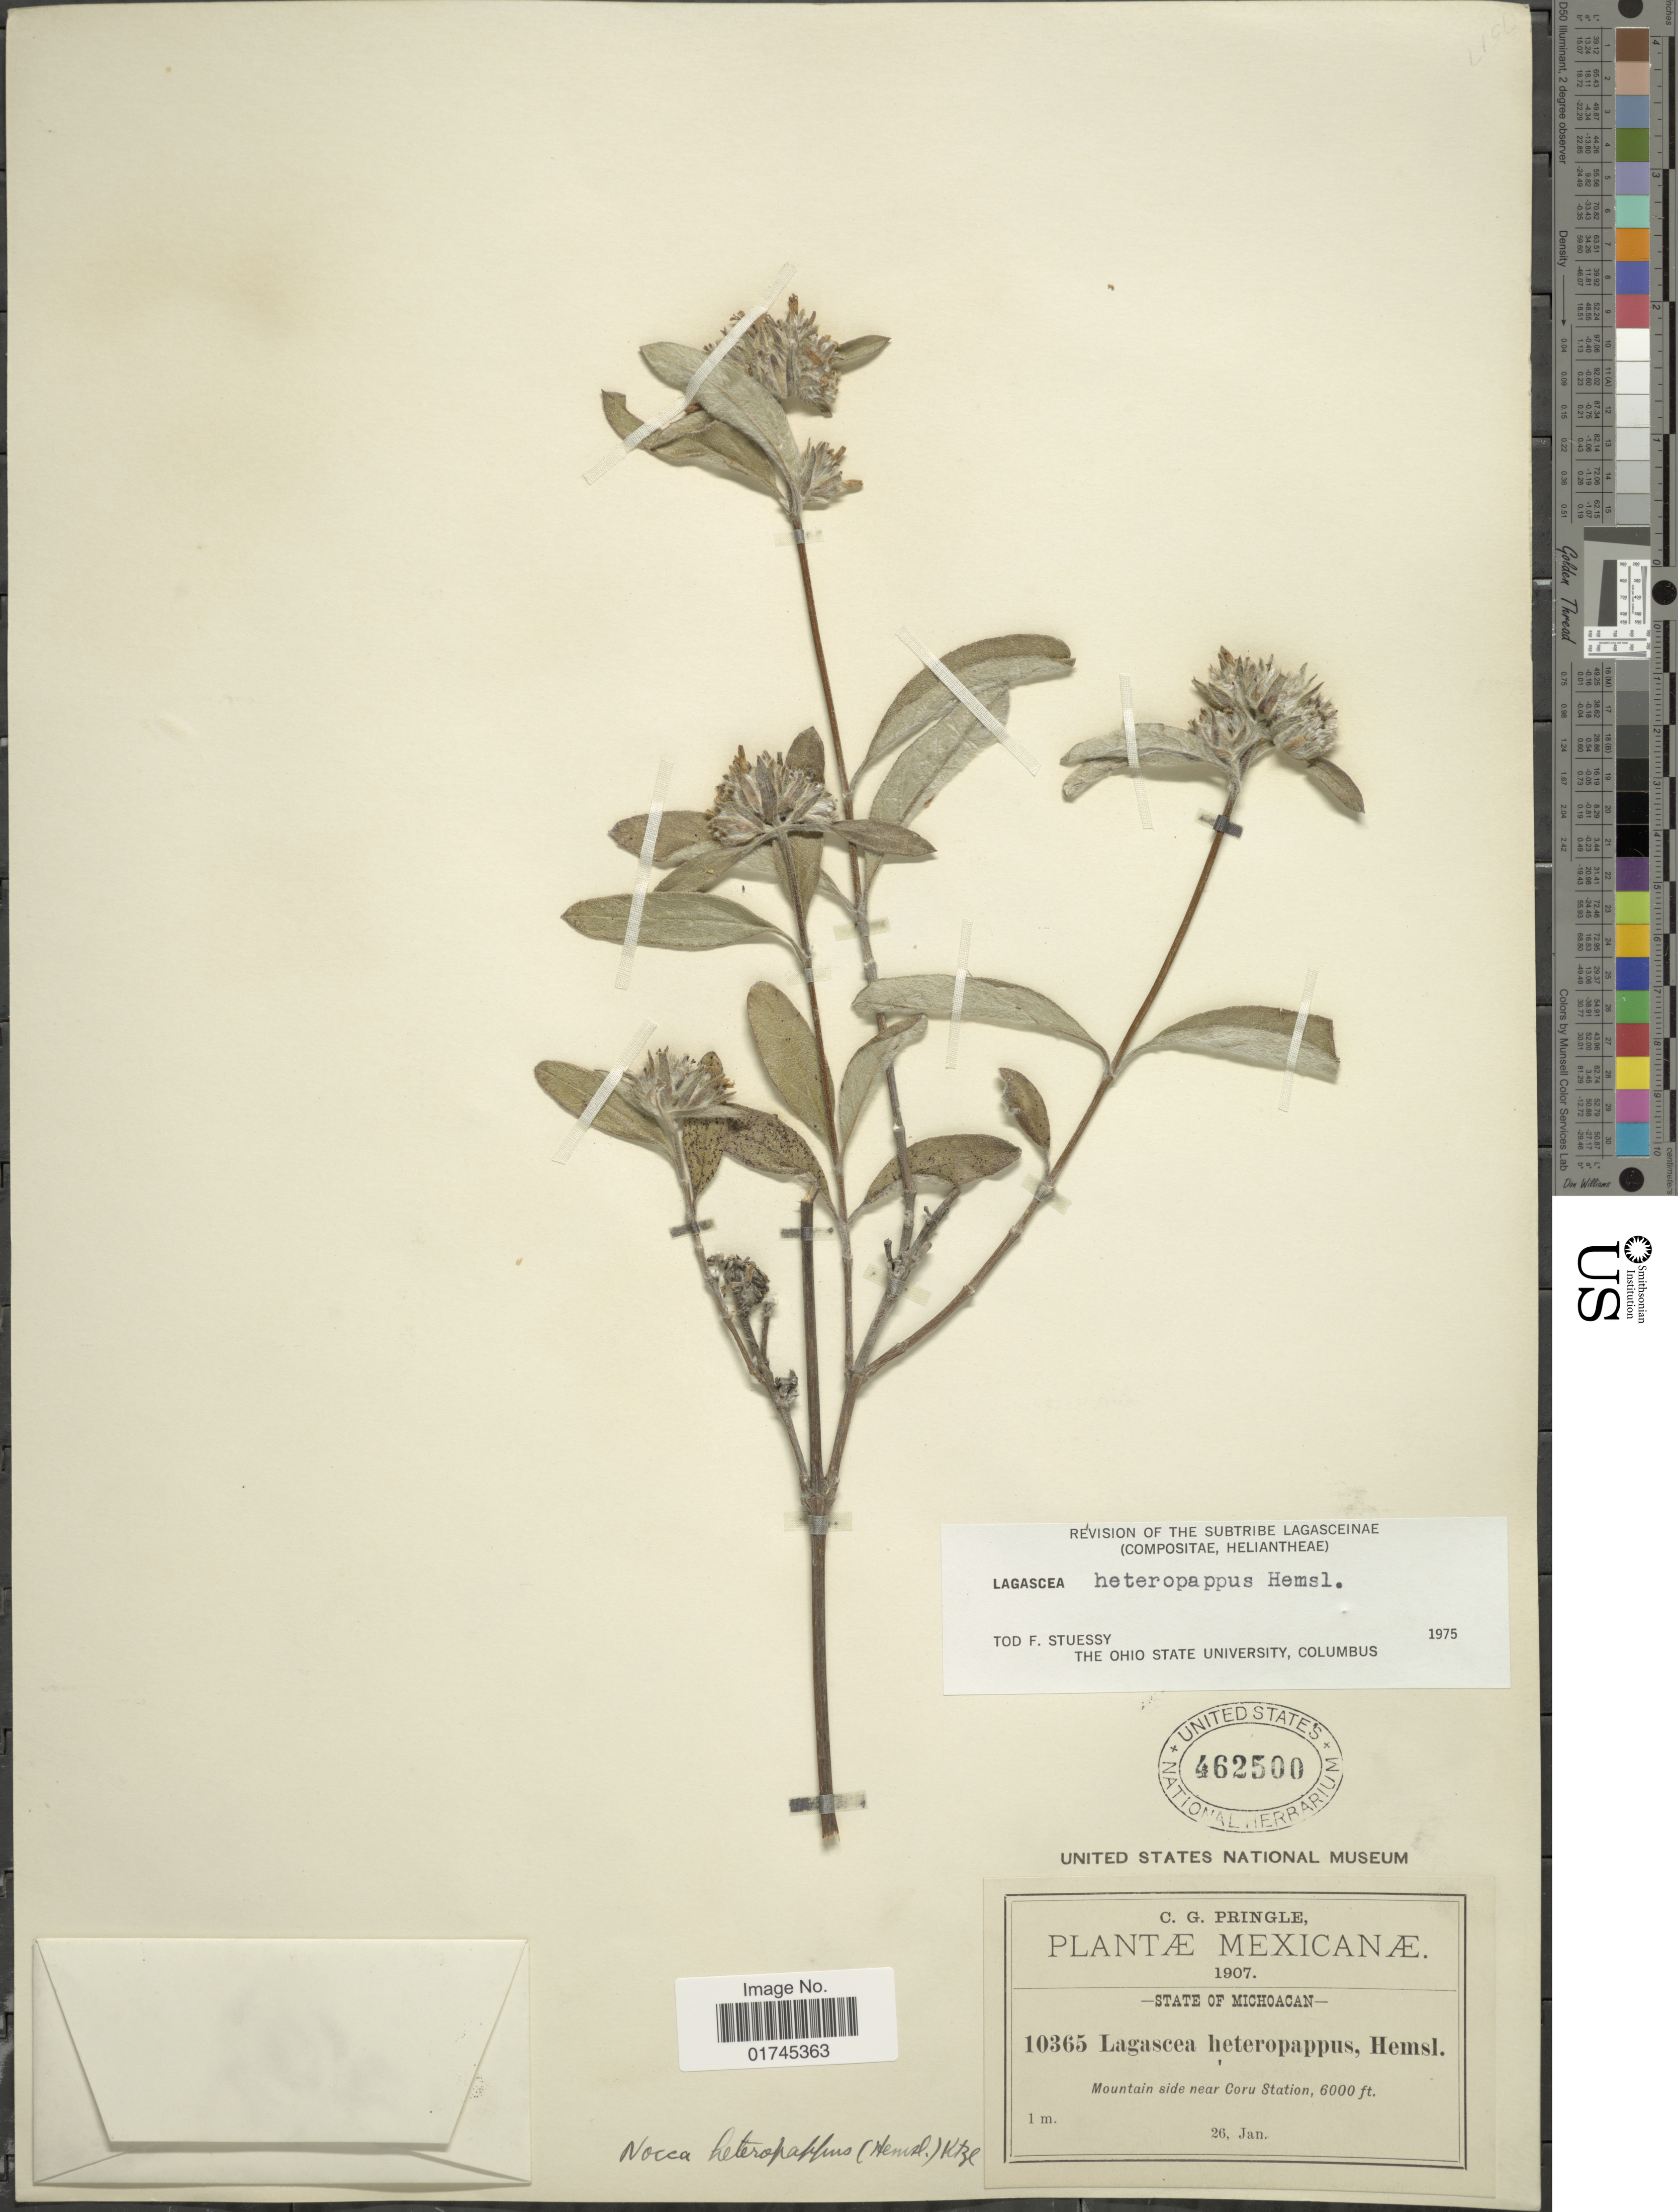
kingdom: Plantae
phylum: Tracheophyta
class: Magnoliopsida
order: Asterales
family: Asteraceae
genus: Lagascea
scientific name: Lagascea heteropappus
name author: Hemsl.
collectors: C. G. Pringle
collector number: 10365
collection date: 1907-01-26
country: Mexico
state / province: Michoacán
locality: Mountain side near Coru Station.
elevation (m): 1829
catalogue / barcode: US 462500